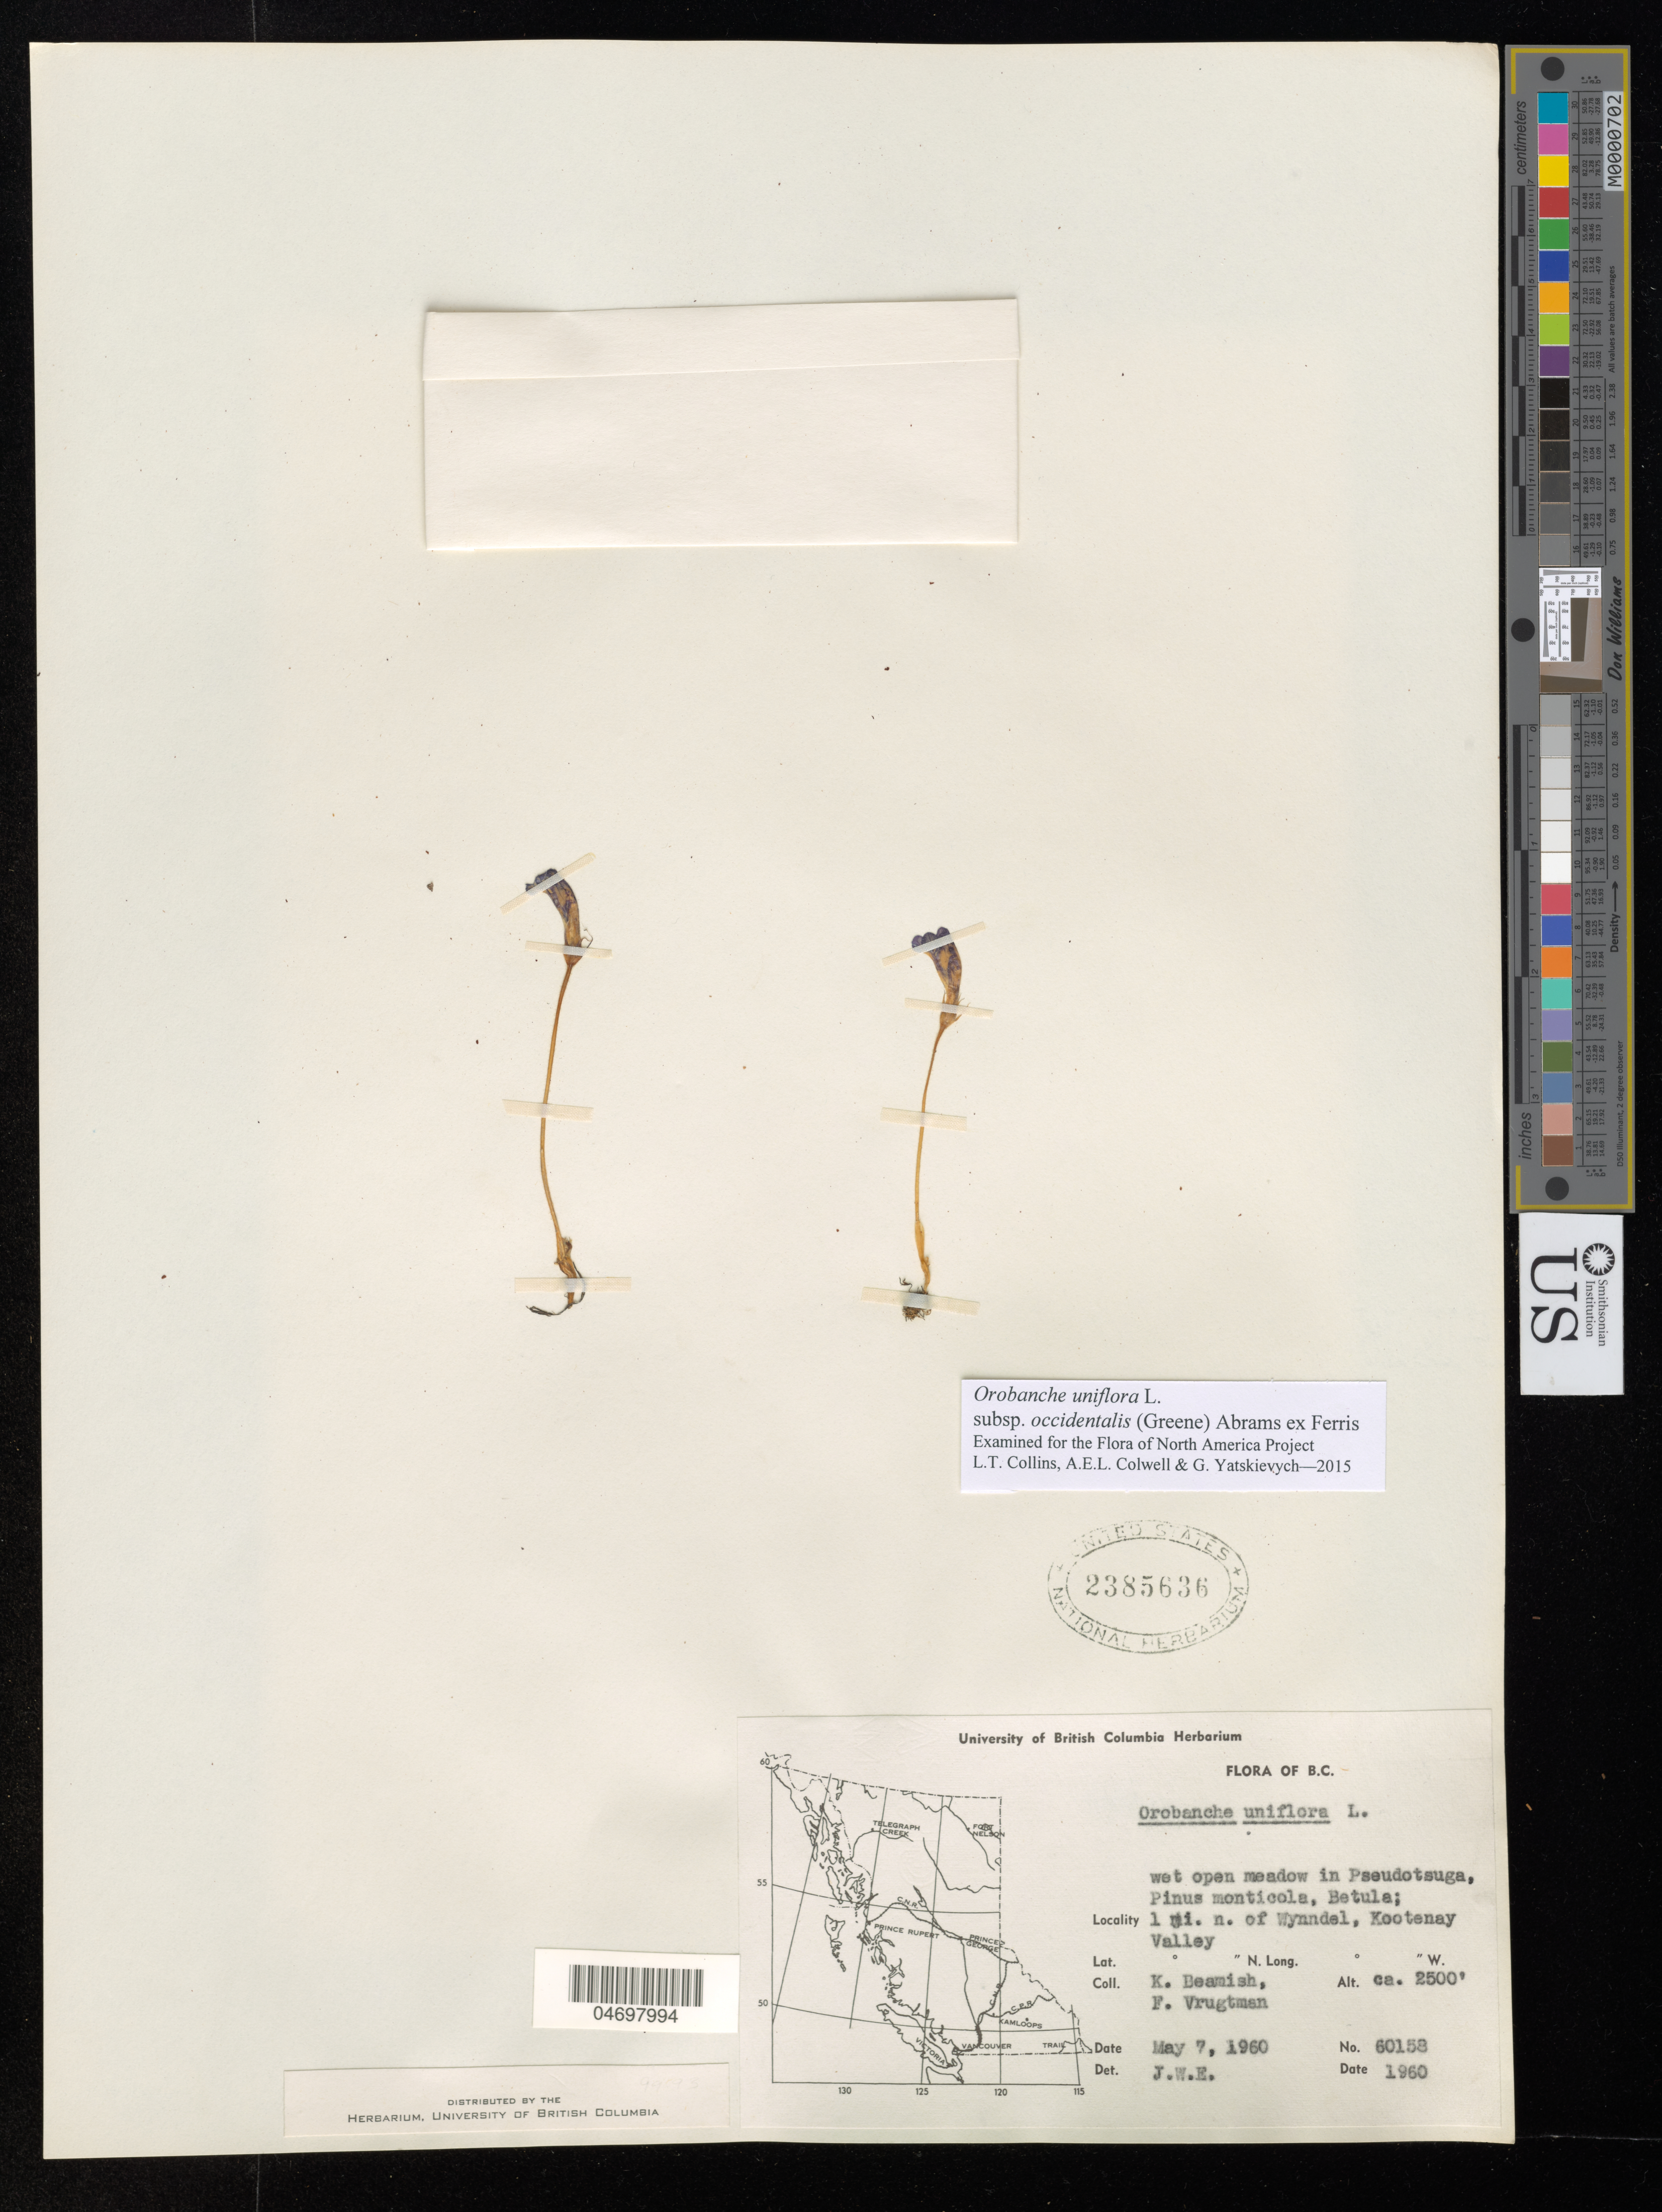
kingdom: Plantae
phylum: Tracheophyta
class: Magnoliopsida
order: Lamiales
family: Orobanchaceae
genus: Orobanche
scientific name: Orobanche uniflora subsp. occidentalis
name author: (Greene) Abrams ex Ferris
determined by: Collins, L. T.; Colwell, A. E.; Yatskievych, G. A.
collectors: K. Beamish & F. Vrugtman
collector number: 60158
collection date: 1960-05-07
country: Canada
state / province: British Columbia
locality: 1 mi. n. of Wynndel, Kootenay Valley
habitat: Wet open meadow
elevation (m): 762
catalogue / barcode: US 2385636